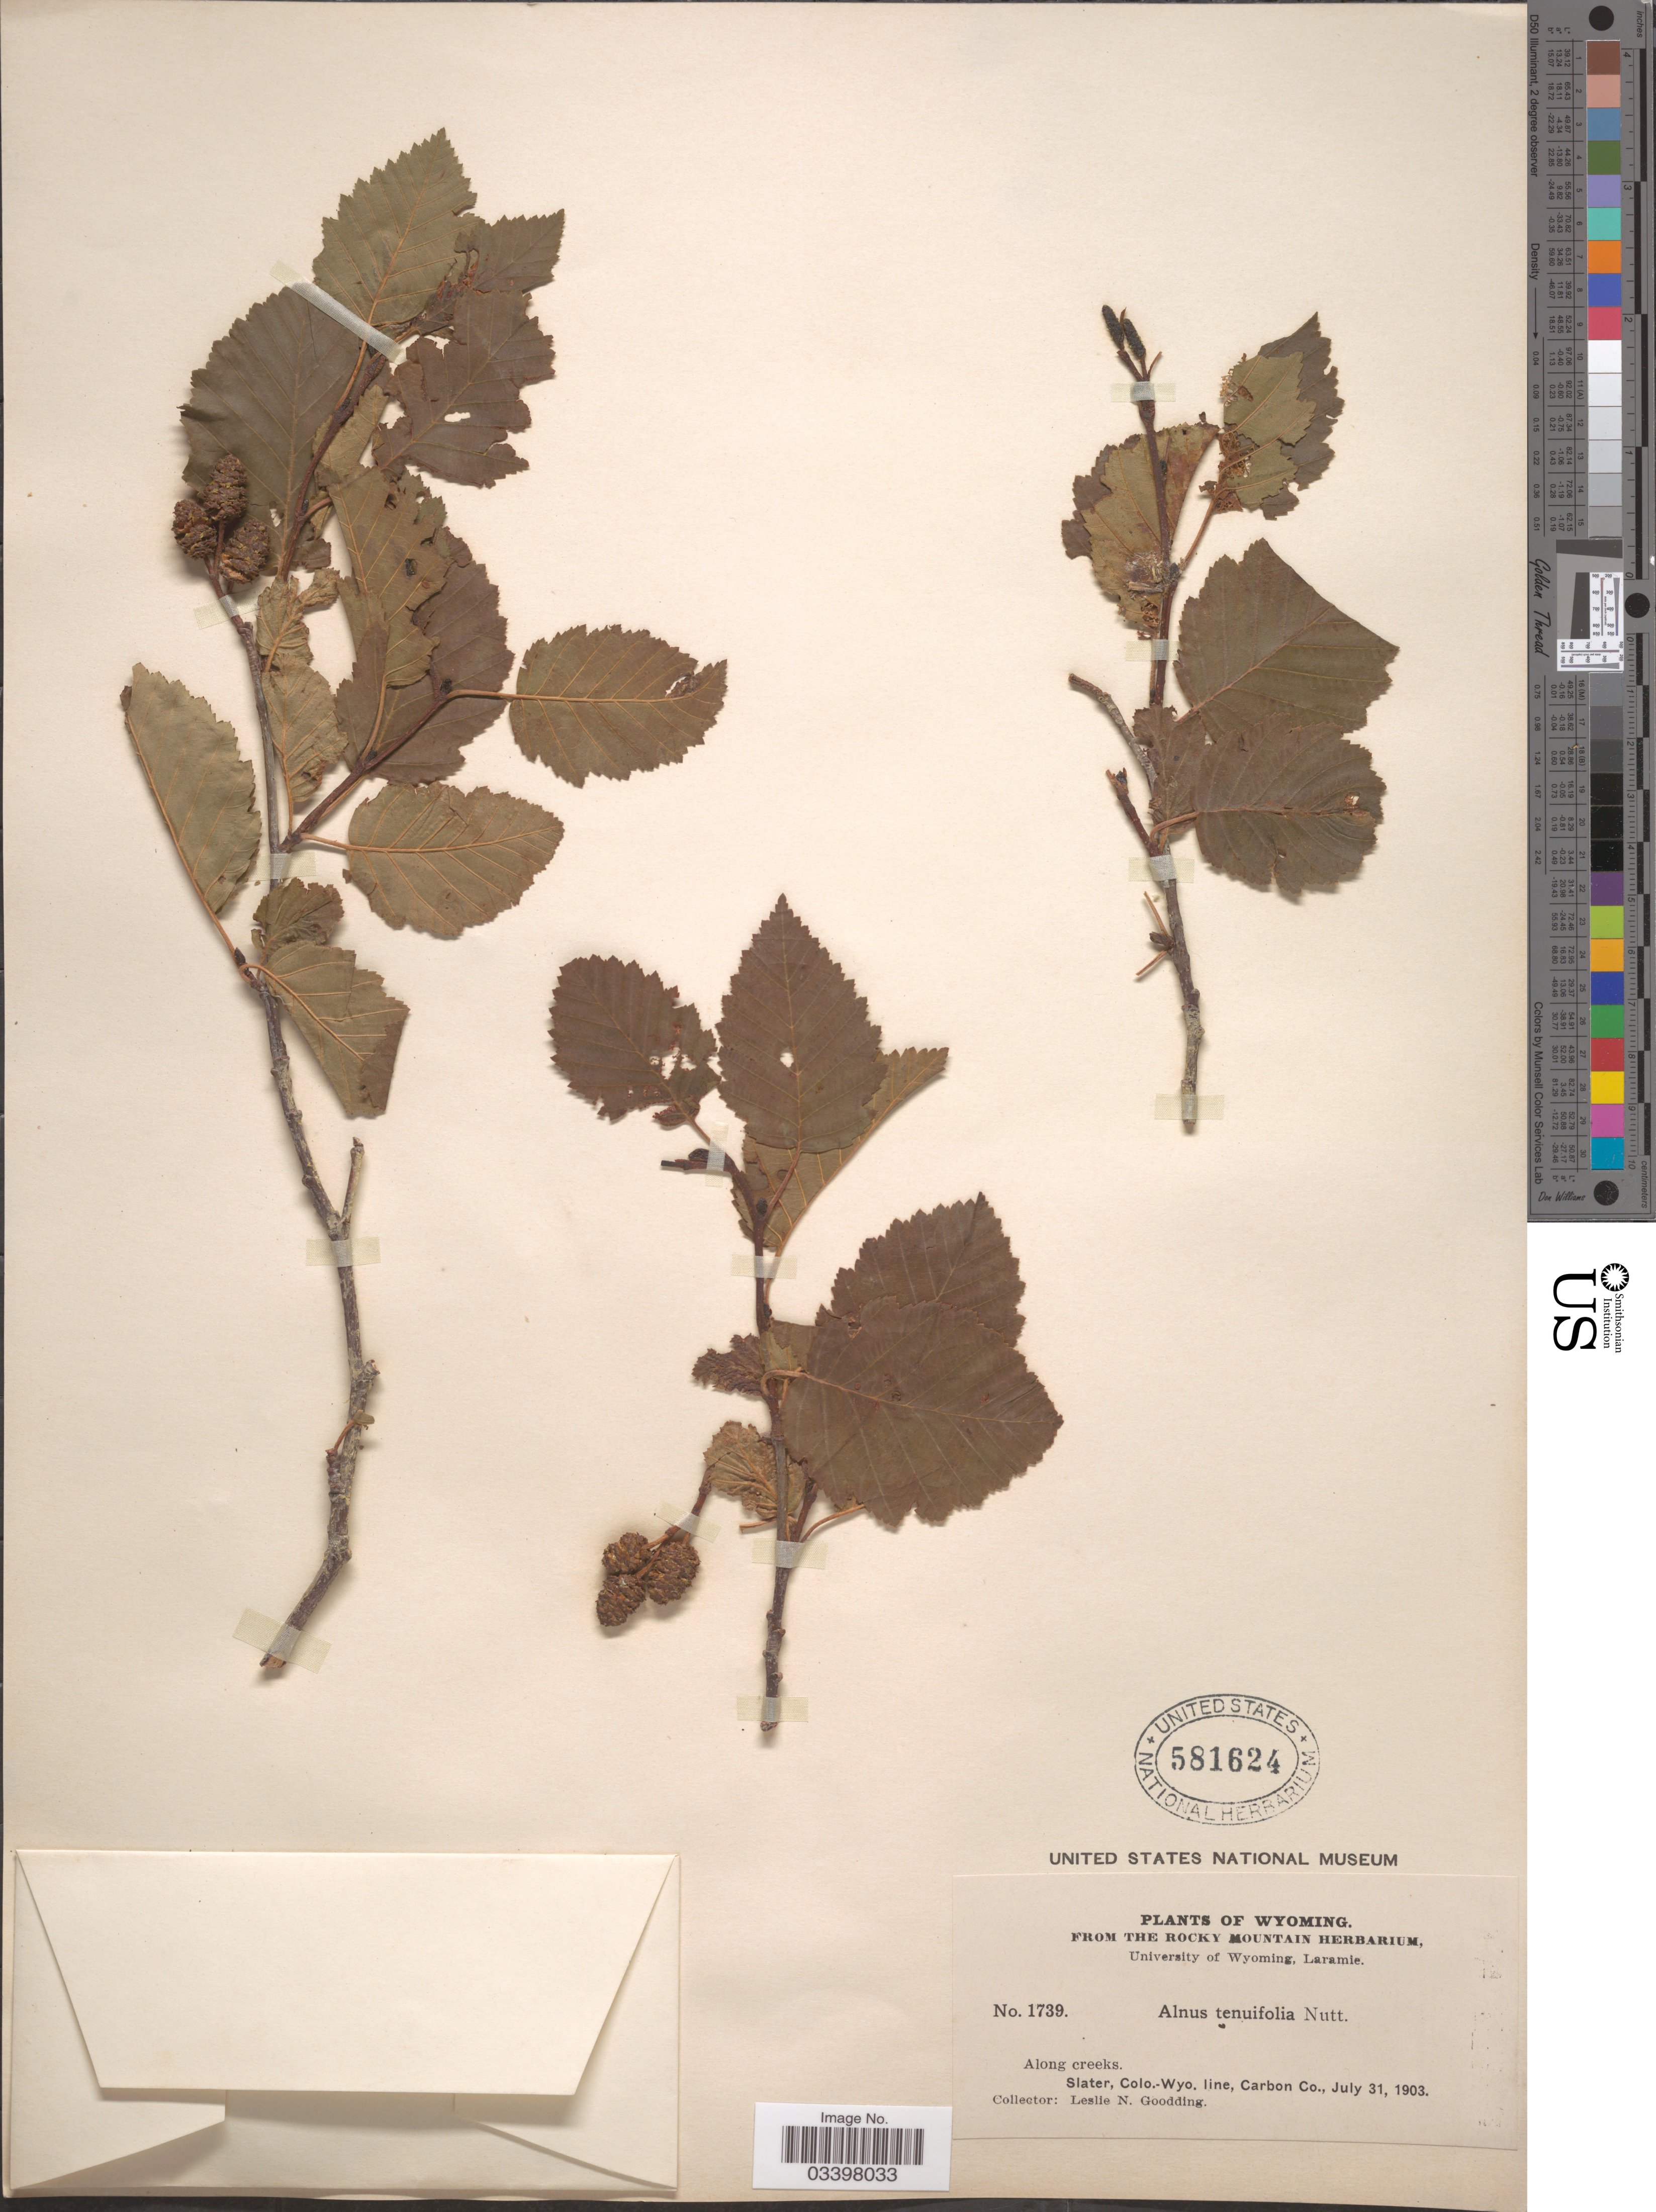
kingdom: Plantae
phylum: Tracheophyta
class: Magnoliopsida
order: Fagales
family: Betulaceae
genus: Alnus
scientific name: Alnus incana subsp. tenuifolia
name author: (Nutt.) Breitung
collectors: L. N. Goodding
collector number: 1739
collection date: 1903-07-31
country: United States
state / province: Wyoming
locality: Along creeks. Slater, Colo.-Wyo. line, Carbon Co.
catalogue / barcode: US 581624